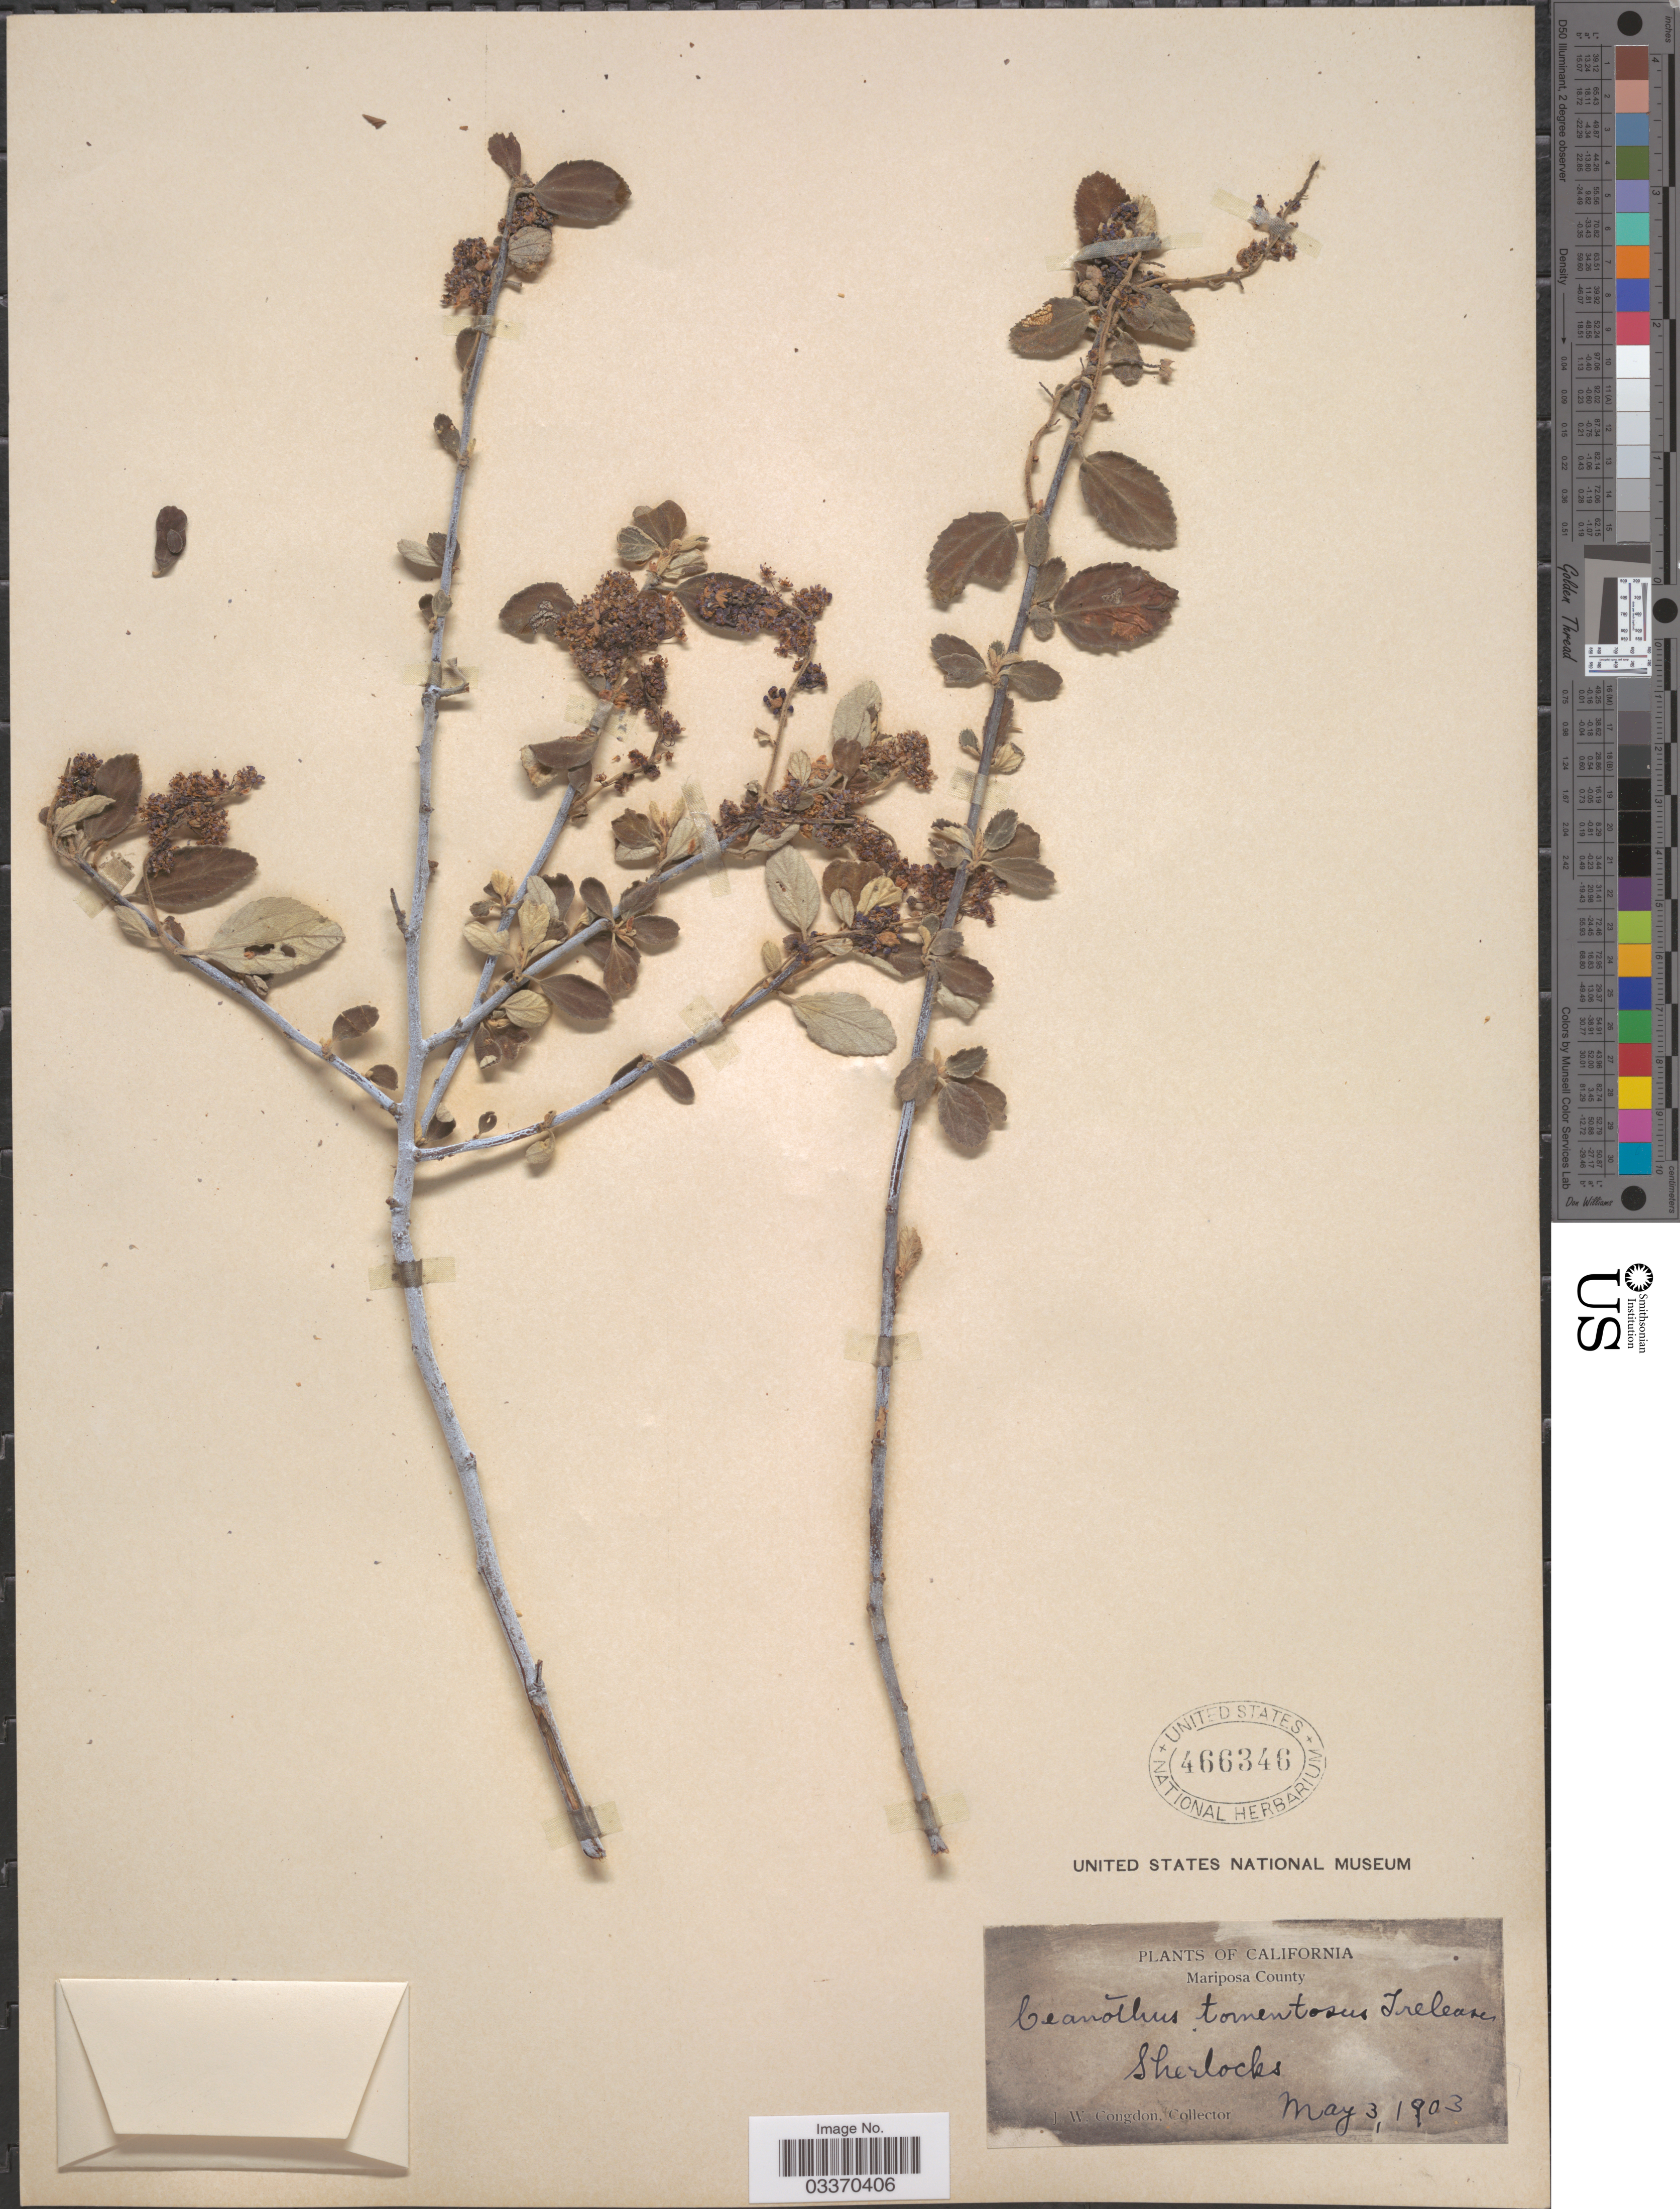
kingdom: Plantae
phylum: Tracheophyta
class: Magnoliopsida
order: Rosales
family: Rhamnaceae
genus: Ceanothus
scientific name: Ceanothus tomentosus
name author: Parry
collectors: J. W. Congdon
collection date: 1903-05-03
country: United States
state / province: California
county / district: Mariposa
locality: Mariposa County. Sherlocks.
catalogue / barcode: US 466346